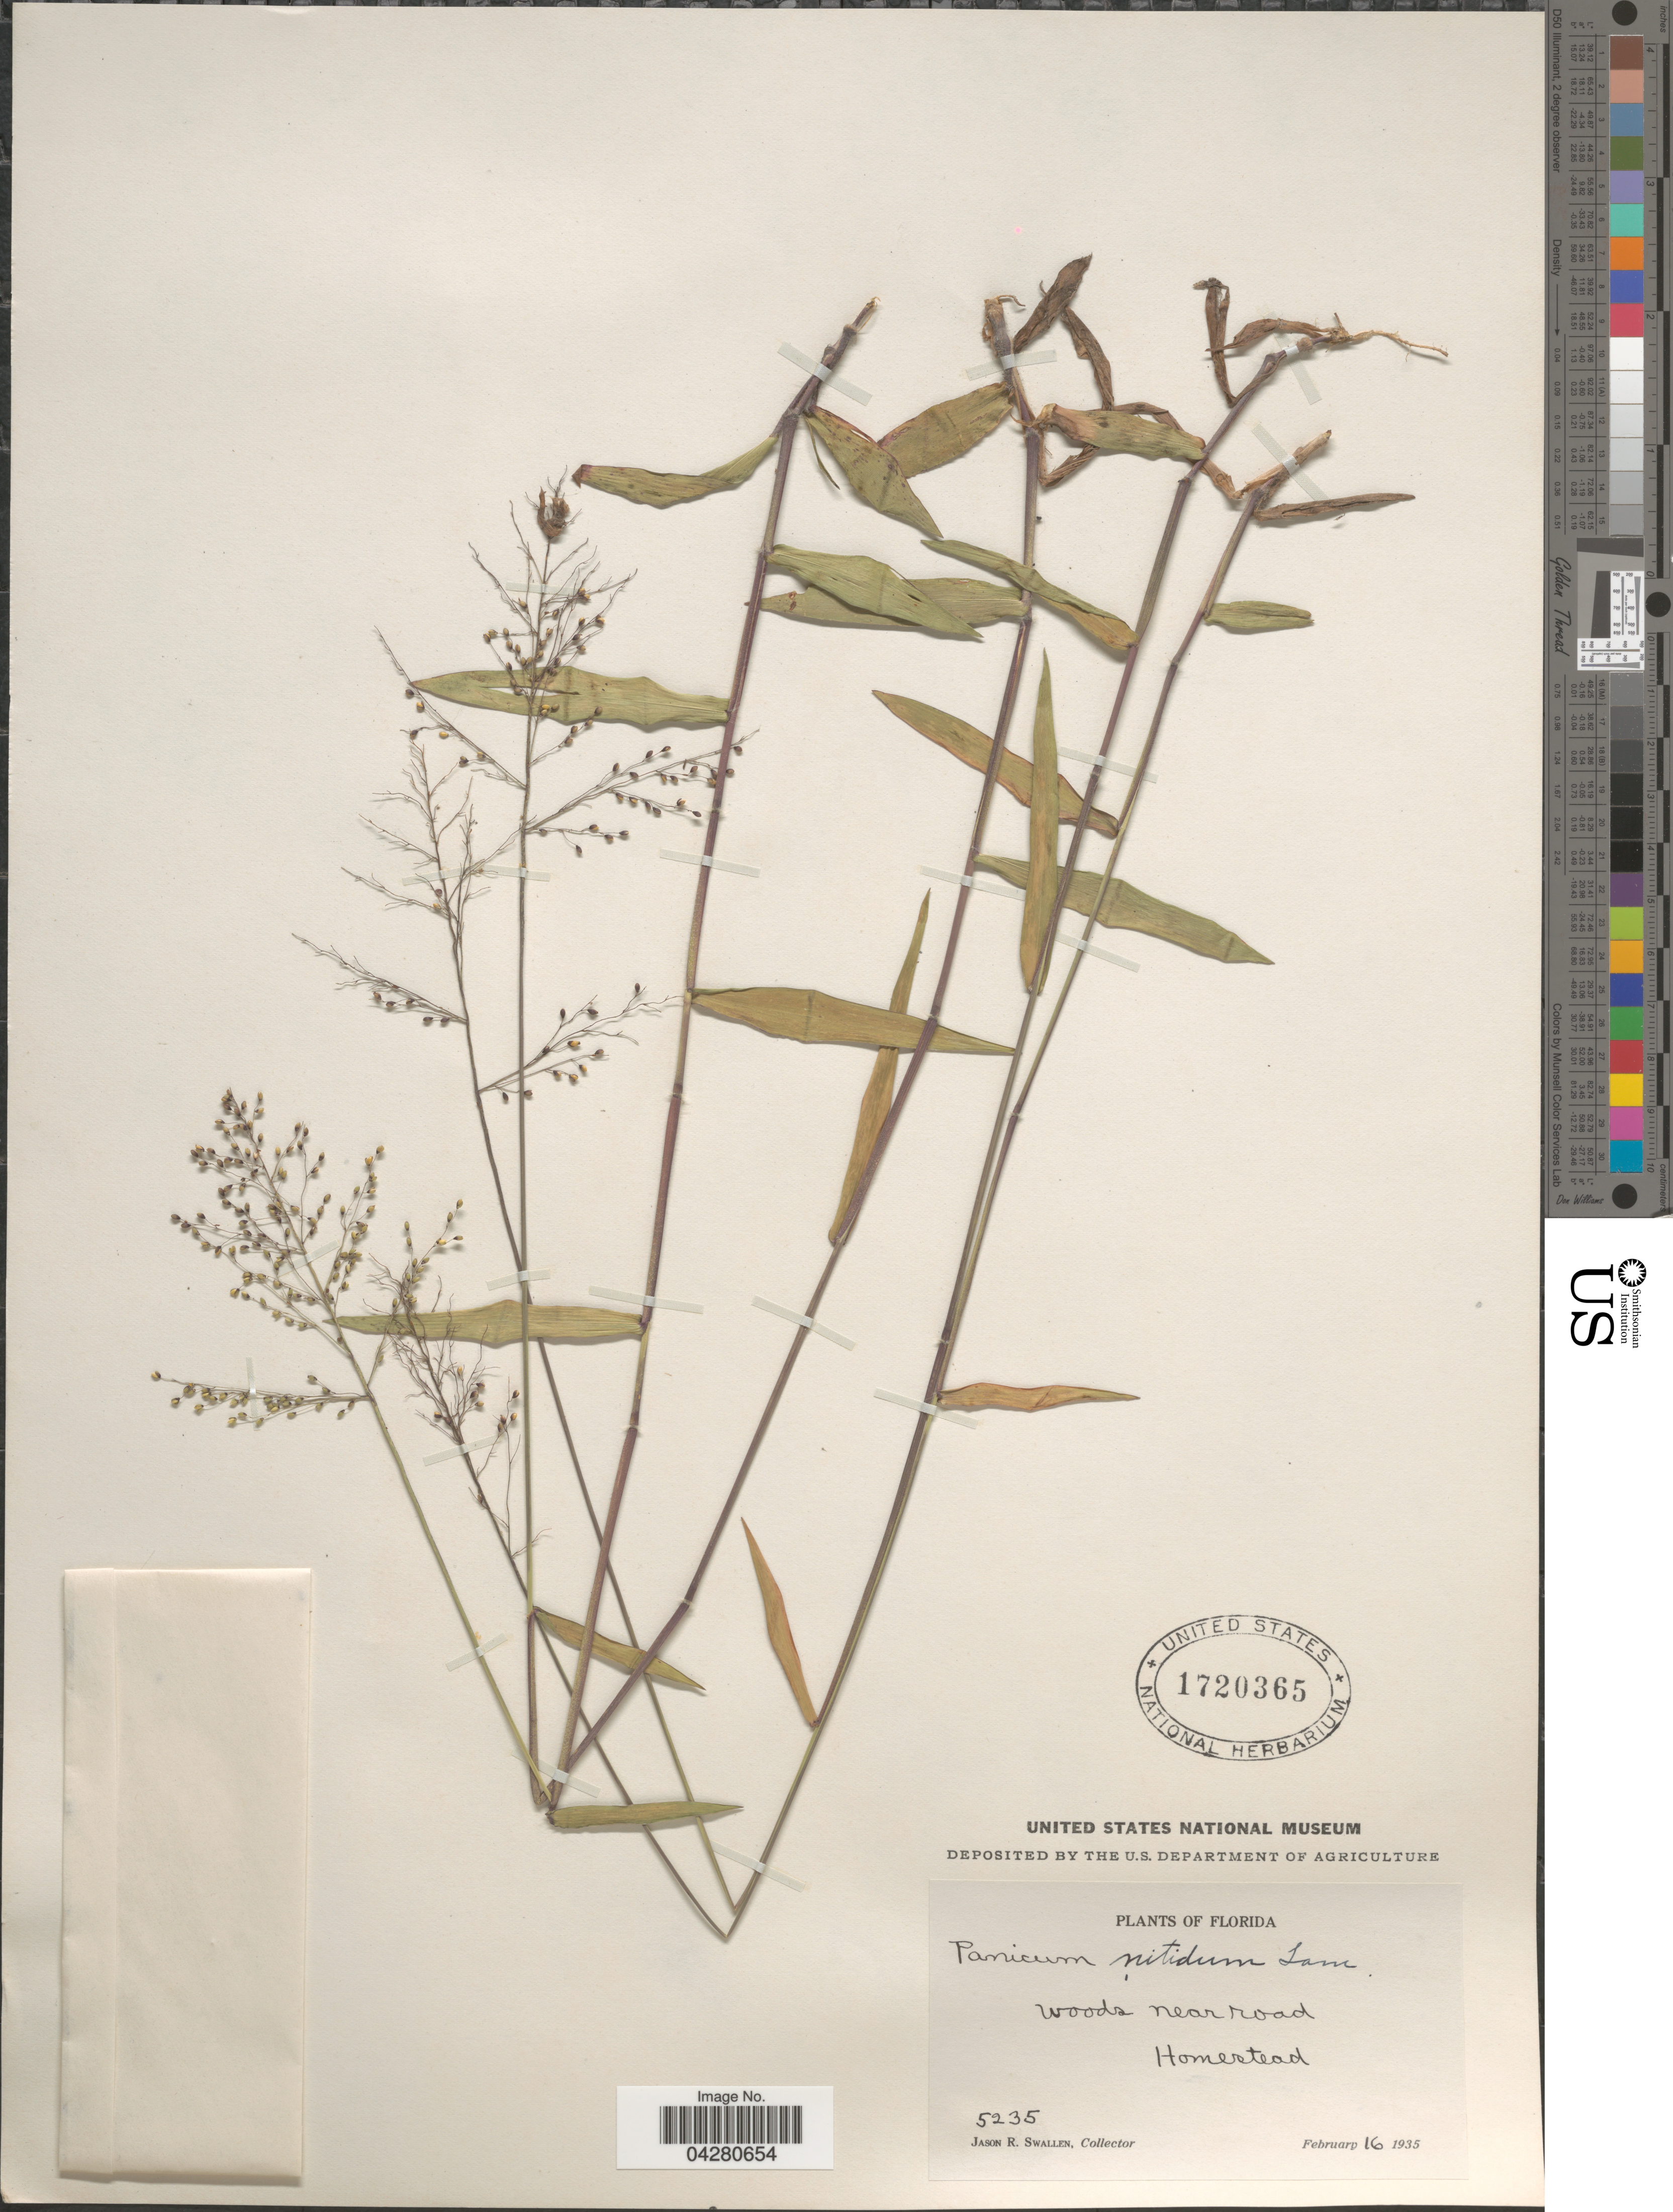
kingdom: Plantae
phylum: Tracheophyta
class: Liliopsida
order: Poales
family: Poaceae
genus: Dichanthelium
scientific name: Dichanthelium dichotomum var. dichotomum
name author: (L.) Gould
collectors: J. R. Swallen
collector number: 5235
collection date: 1935-02-16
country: United States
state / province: Florida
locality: Woods near road. Homestead.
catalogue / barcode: US 1720365